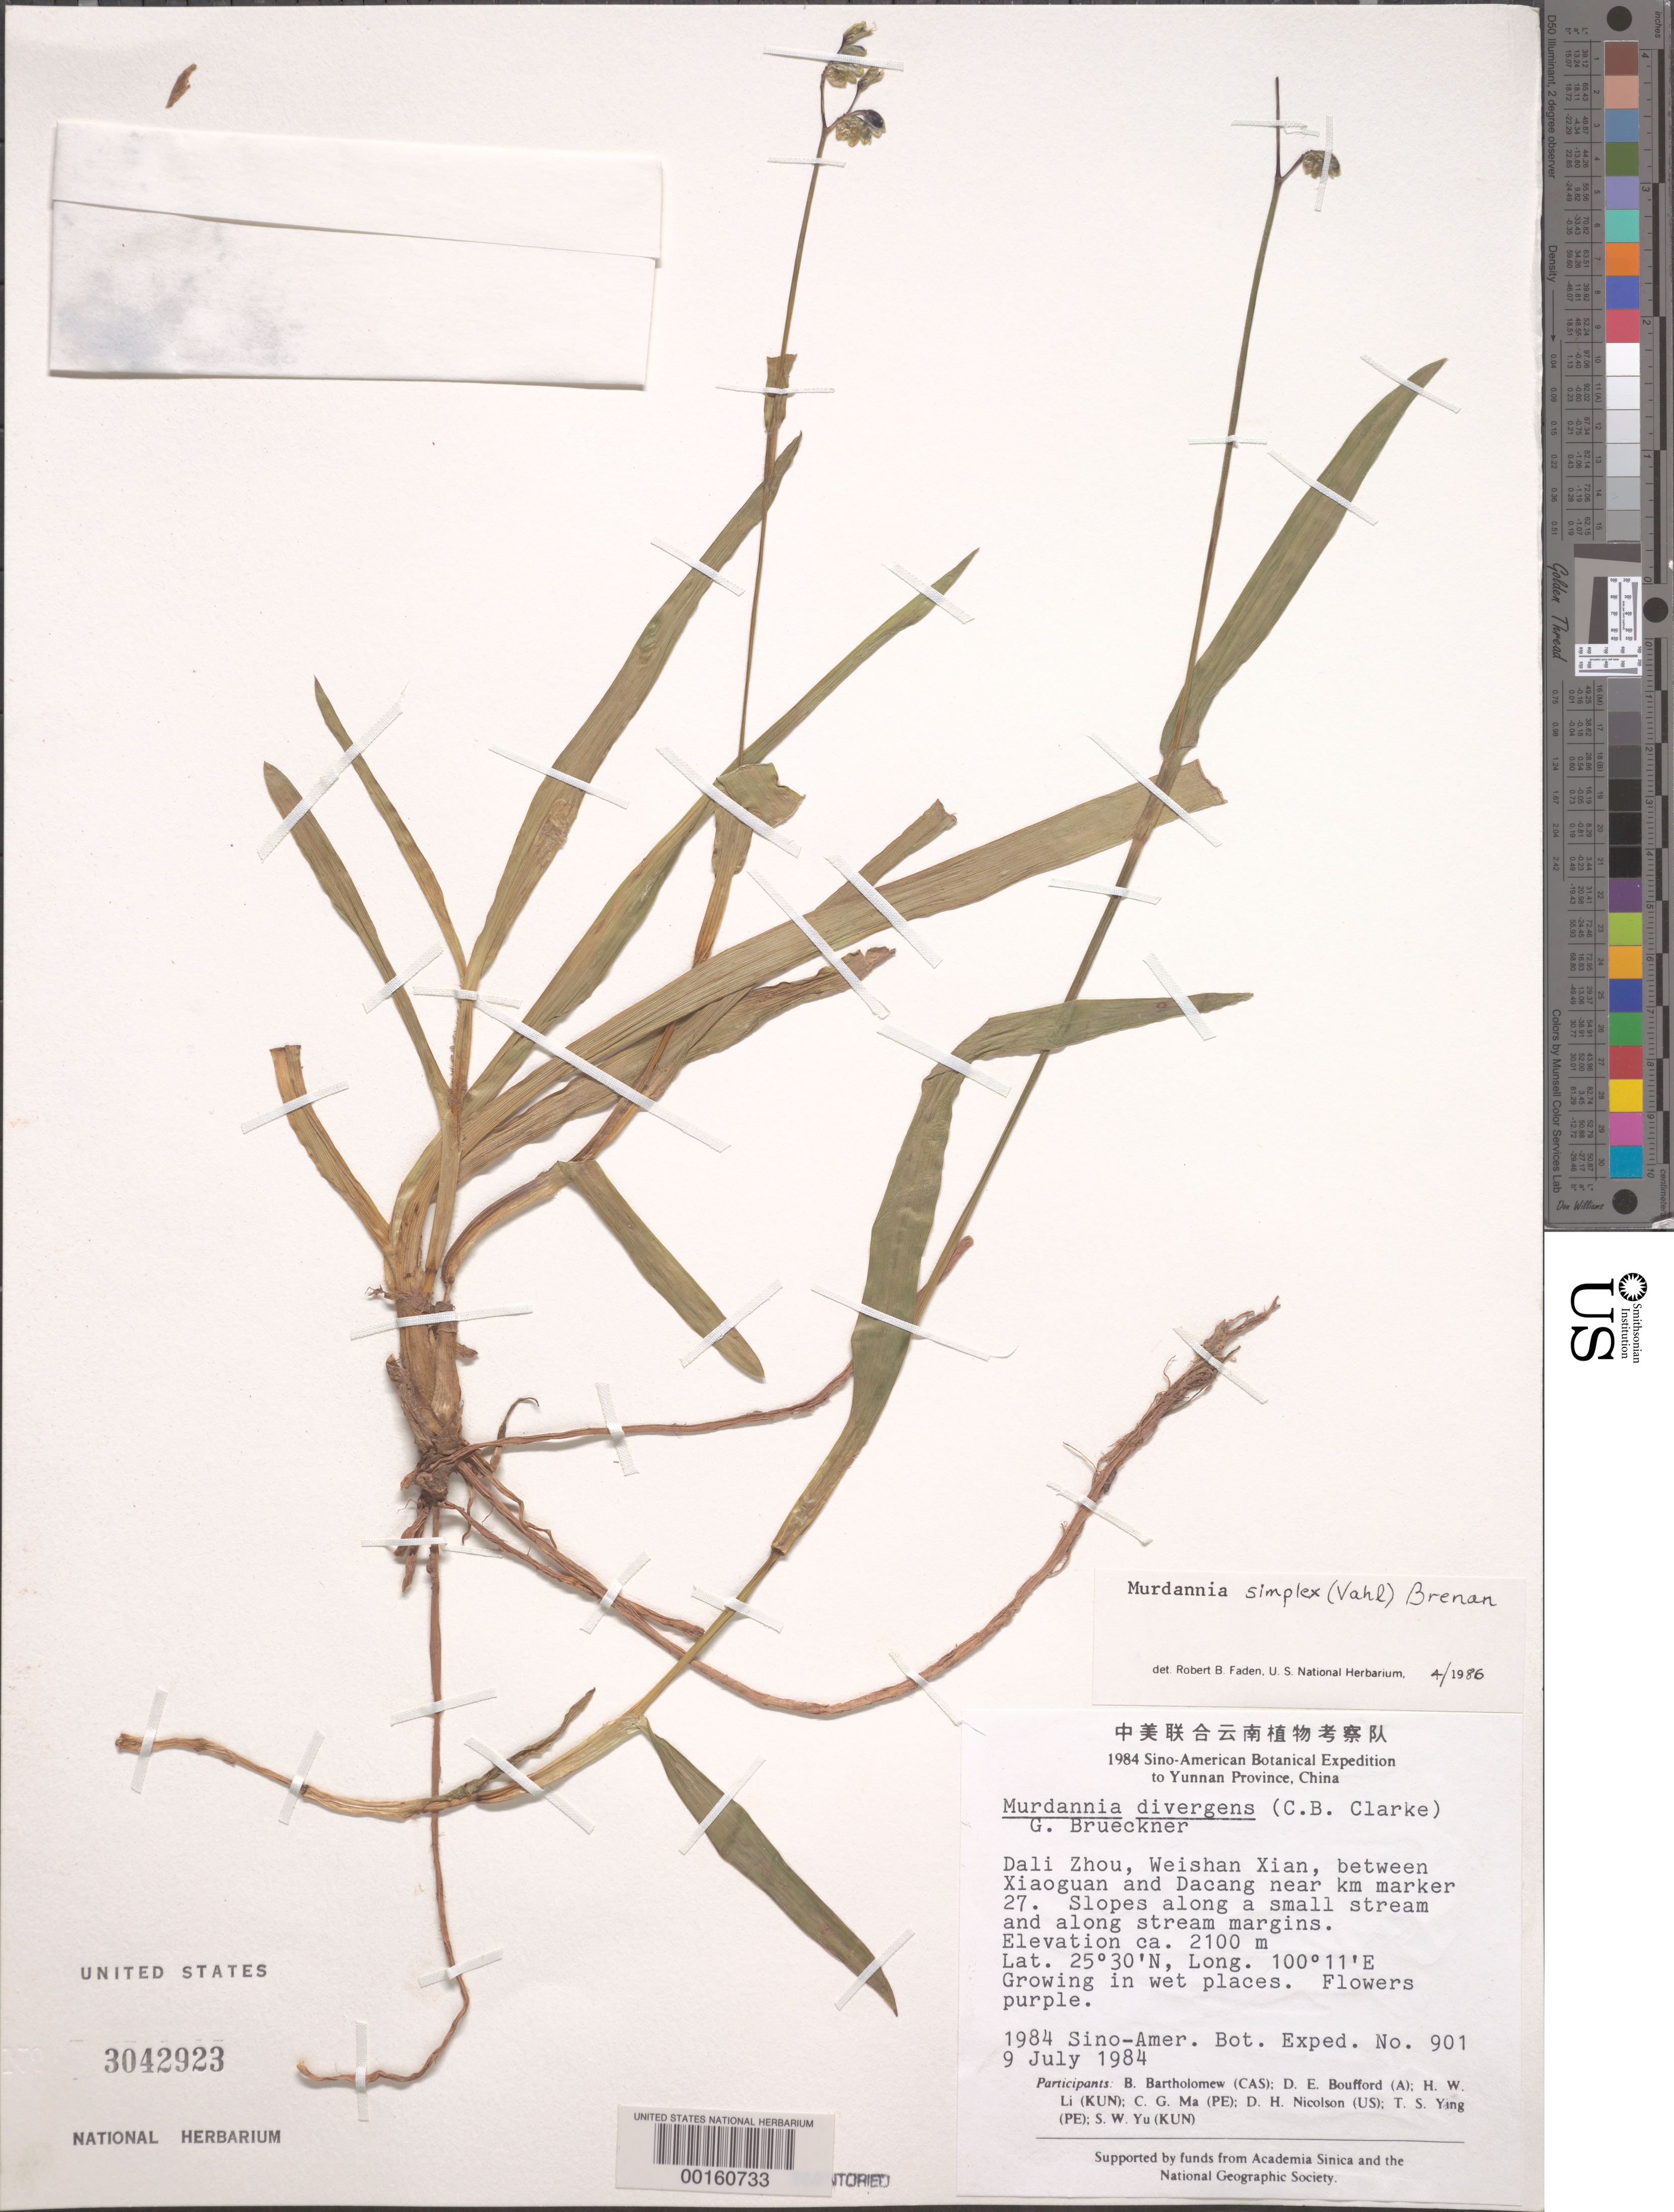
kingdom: Plantae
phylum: Tracheophyta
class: Liliopsida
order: Commelinales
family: Commelinaceae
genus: Murdannia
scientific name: Murdannia simplex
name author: (Vahl) Brenan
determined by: Faden, Robert B., (US), Smithsonian Institution - National Museum of Natural History (UNITED STATES)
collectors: B. M. Bartholomew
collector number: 901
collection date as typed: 09 Jul 1984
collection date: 1984-07-09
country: China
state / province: Yunnan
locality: Dali zhou, weishan yian, between xiaoguan and dacang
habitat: Wet soil of stream bank; slopes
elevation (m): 2100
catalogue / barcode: US 3042923